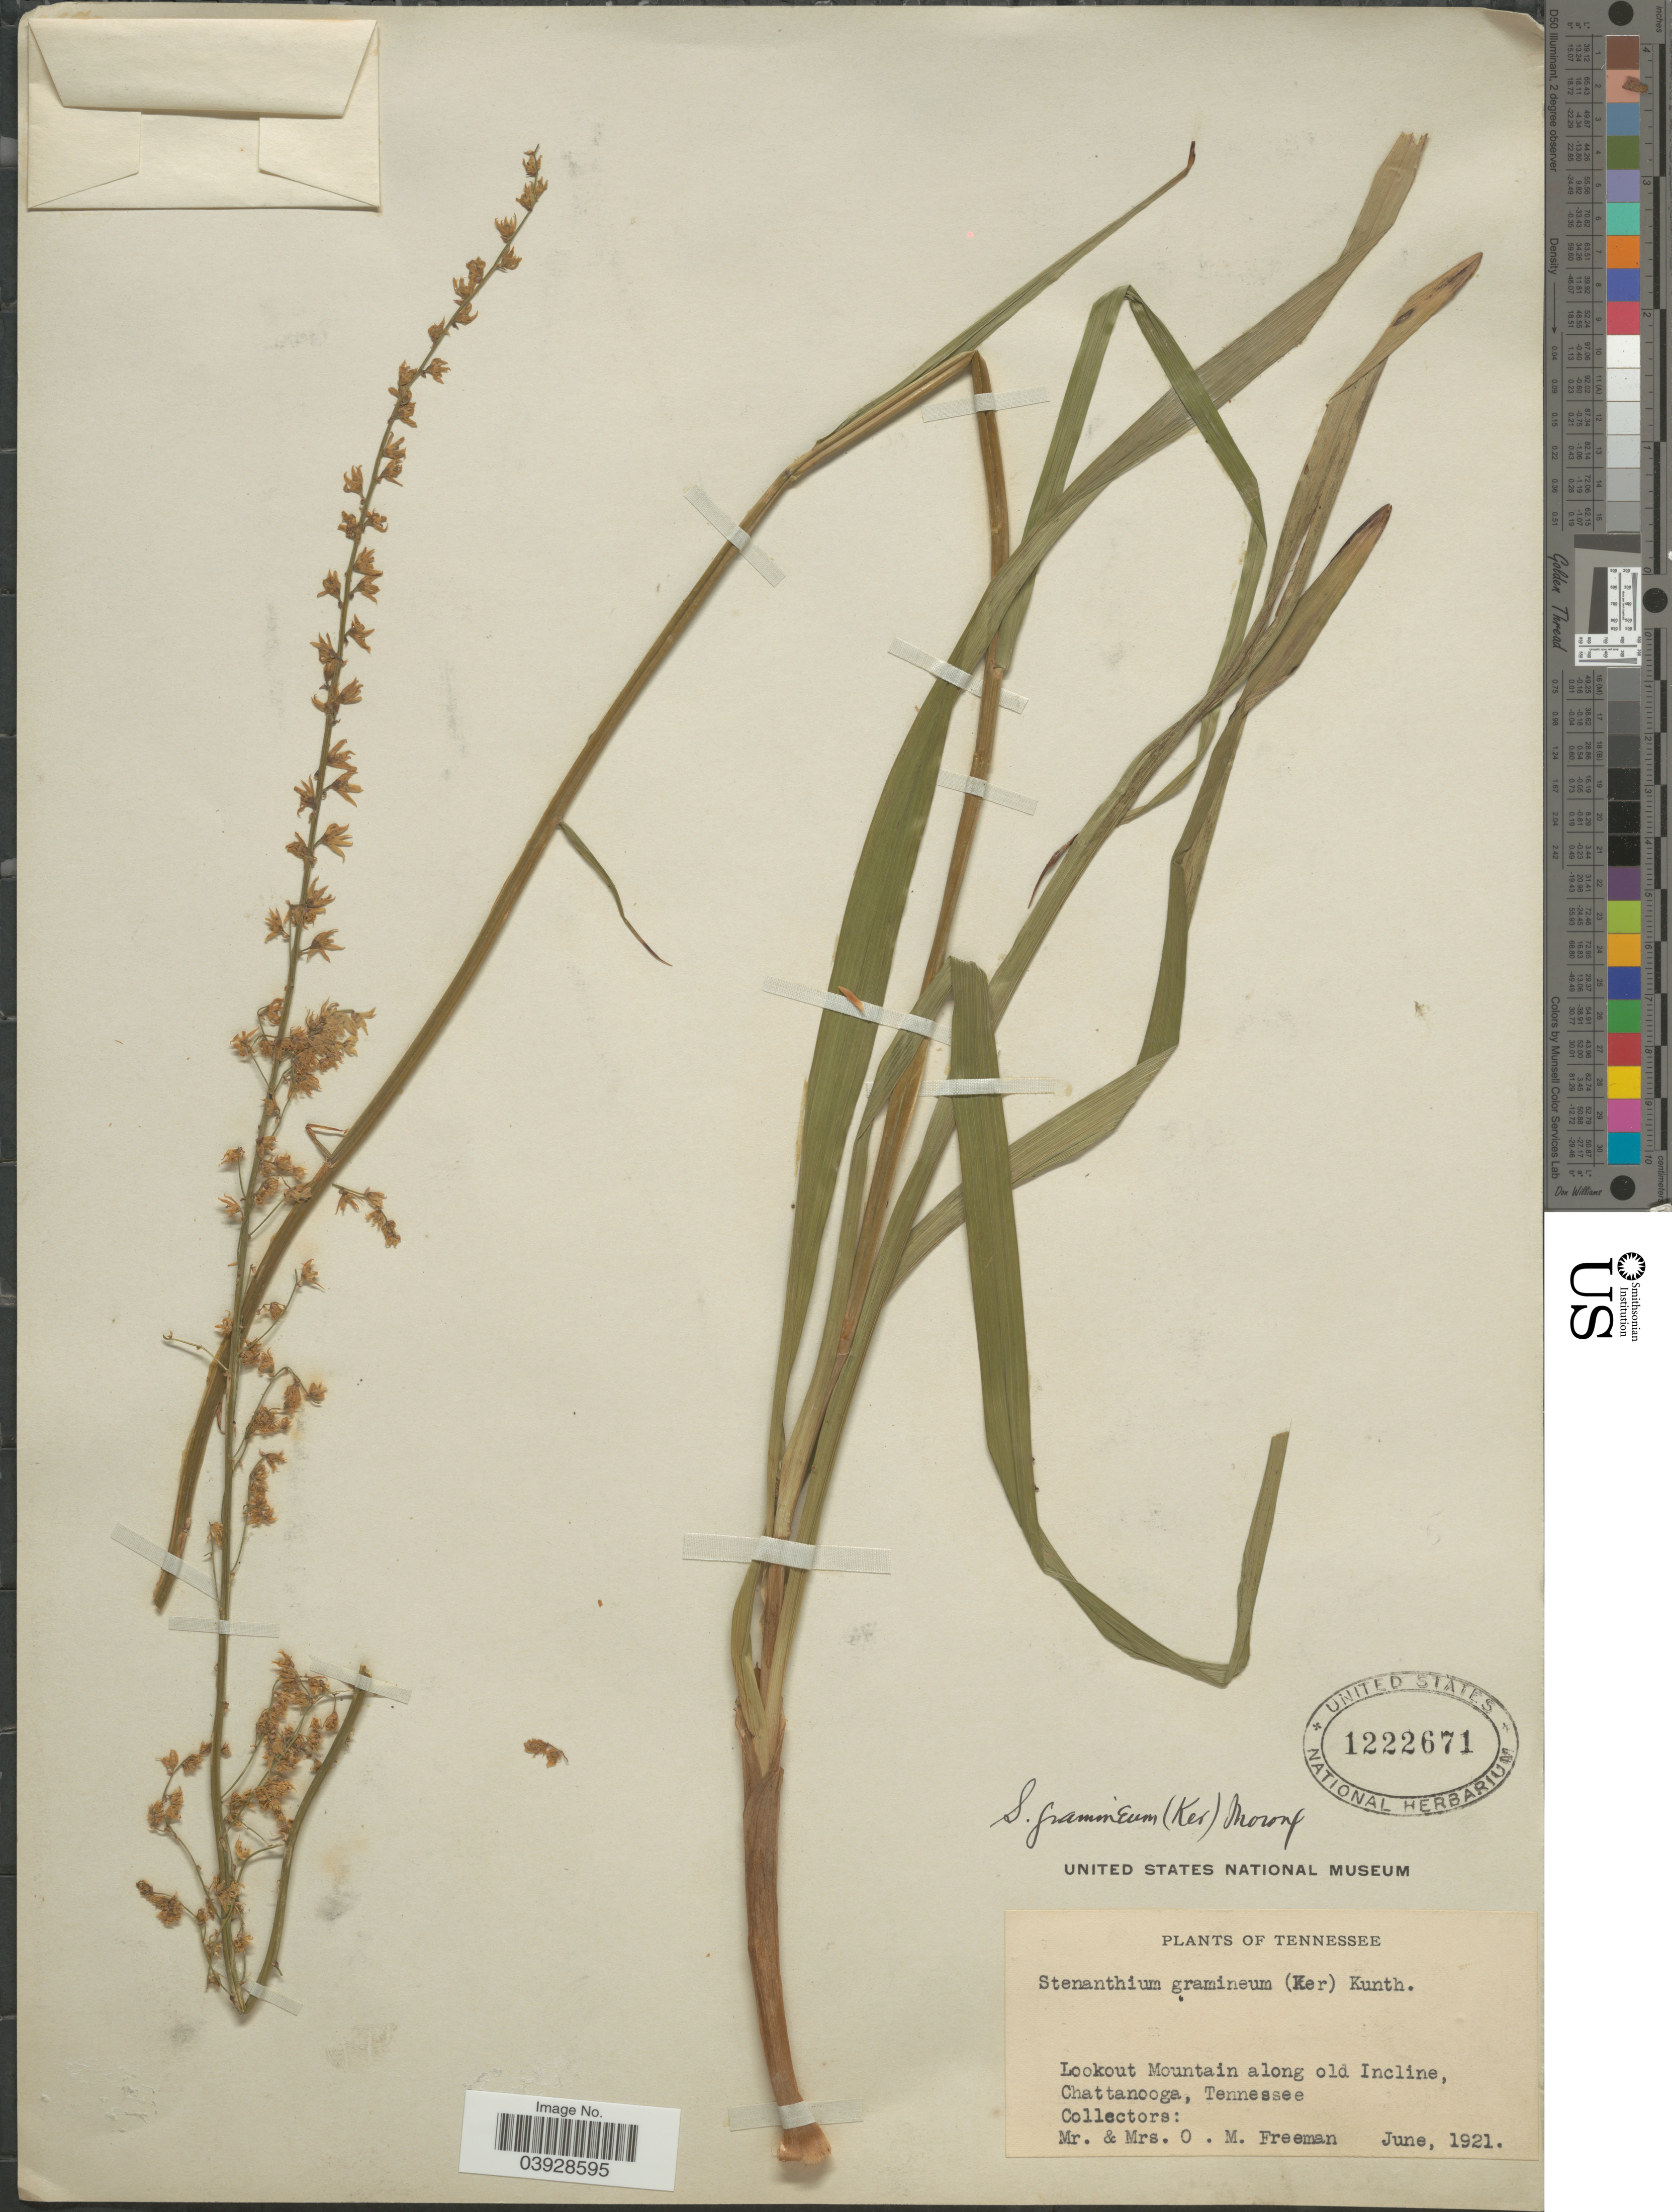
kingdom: Plantae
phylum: Tracheophyta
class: Liliopsida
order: Liliales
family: Melanthiaceae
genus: Stenanthium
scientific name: Stenanthium gramineum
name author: (Ker Gawl.) Morong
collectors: O. Freeman & O. Freeman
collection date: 1921-06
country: United States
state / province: Tennessee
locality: Lookout Mountain along old Incline, Chattanooga.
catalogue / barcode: US 1222671